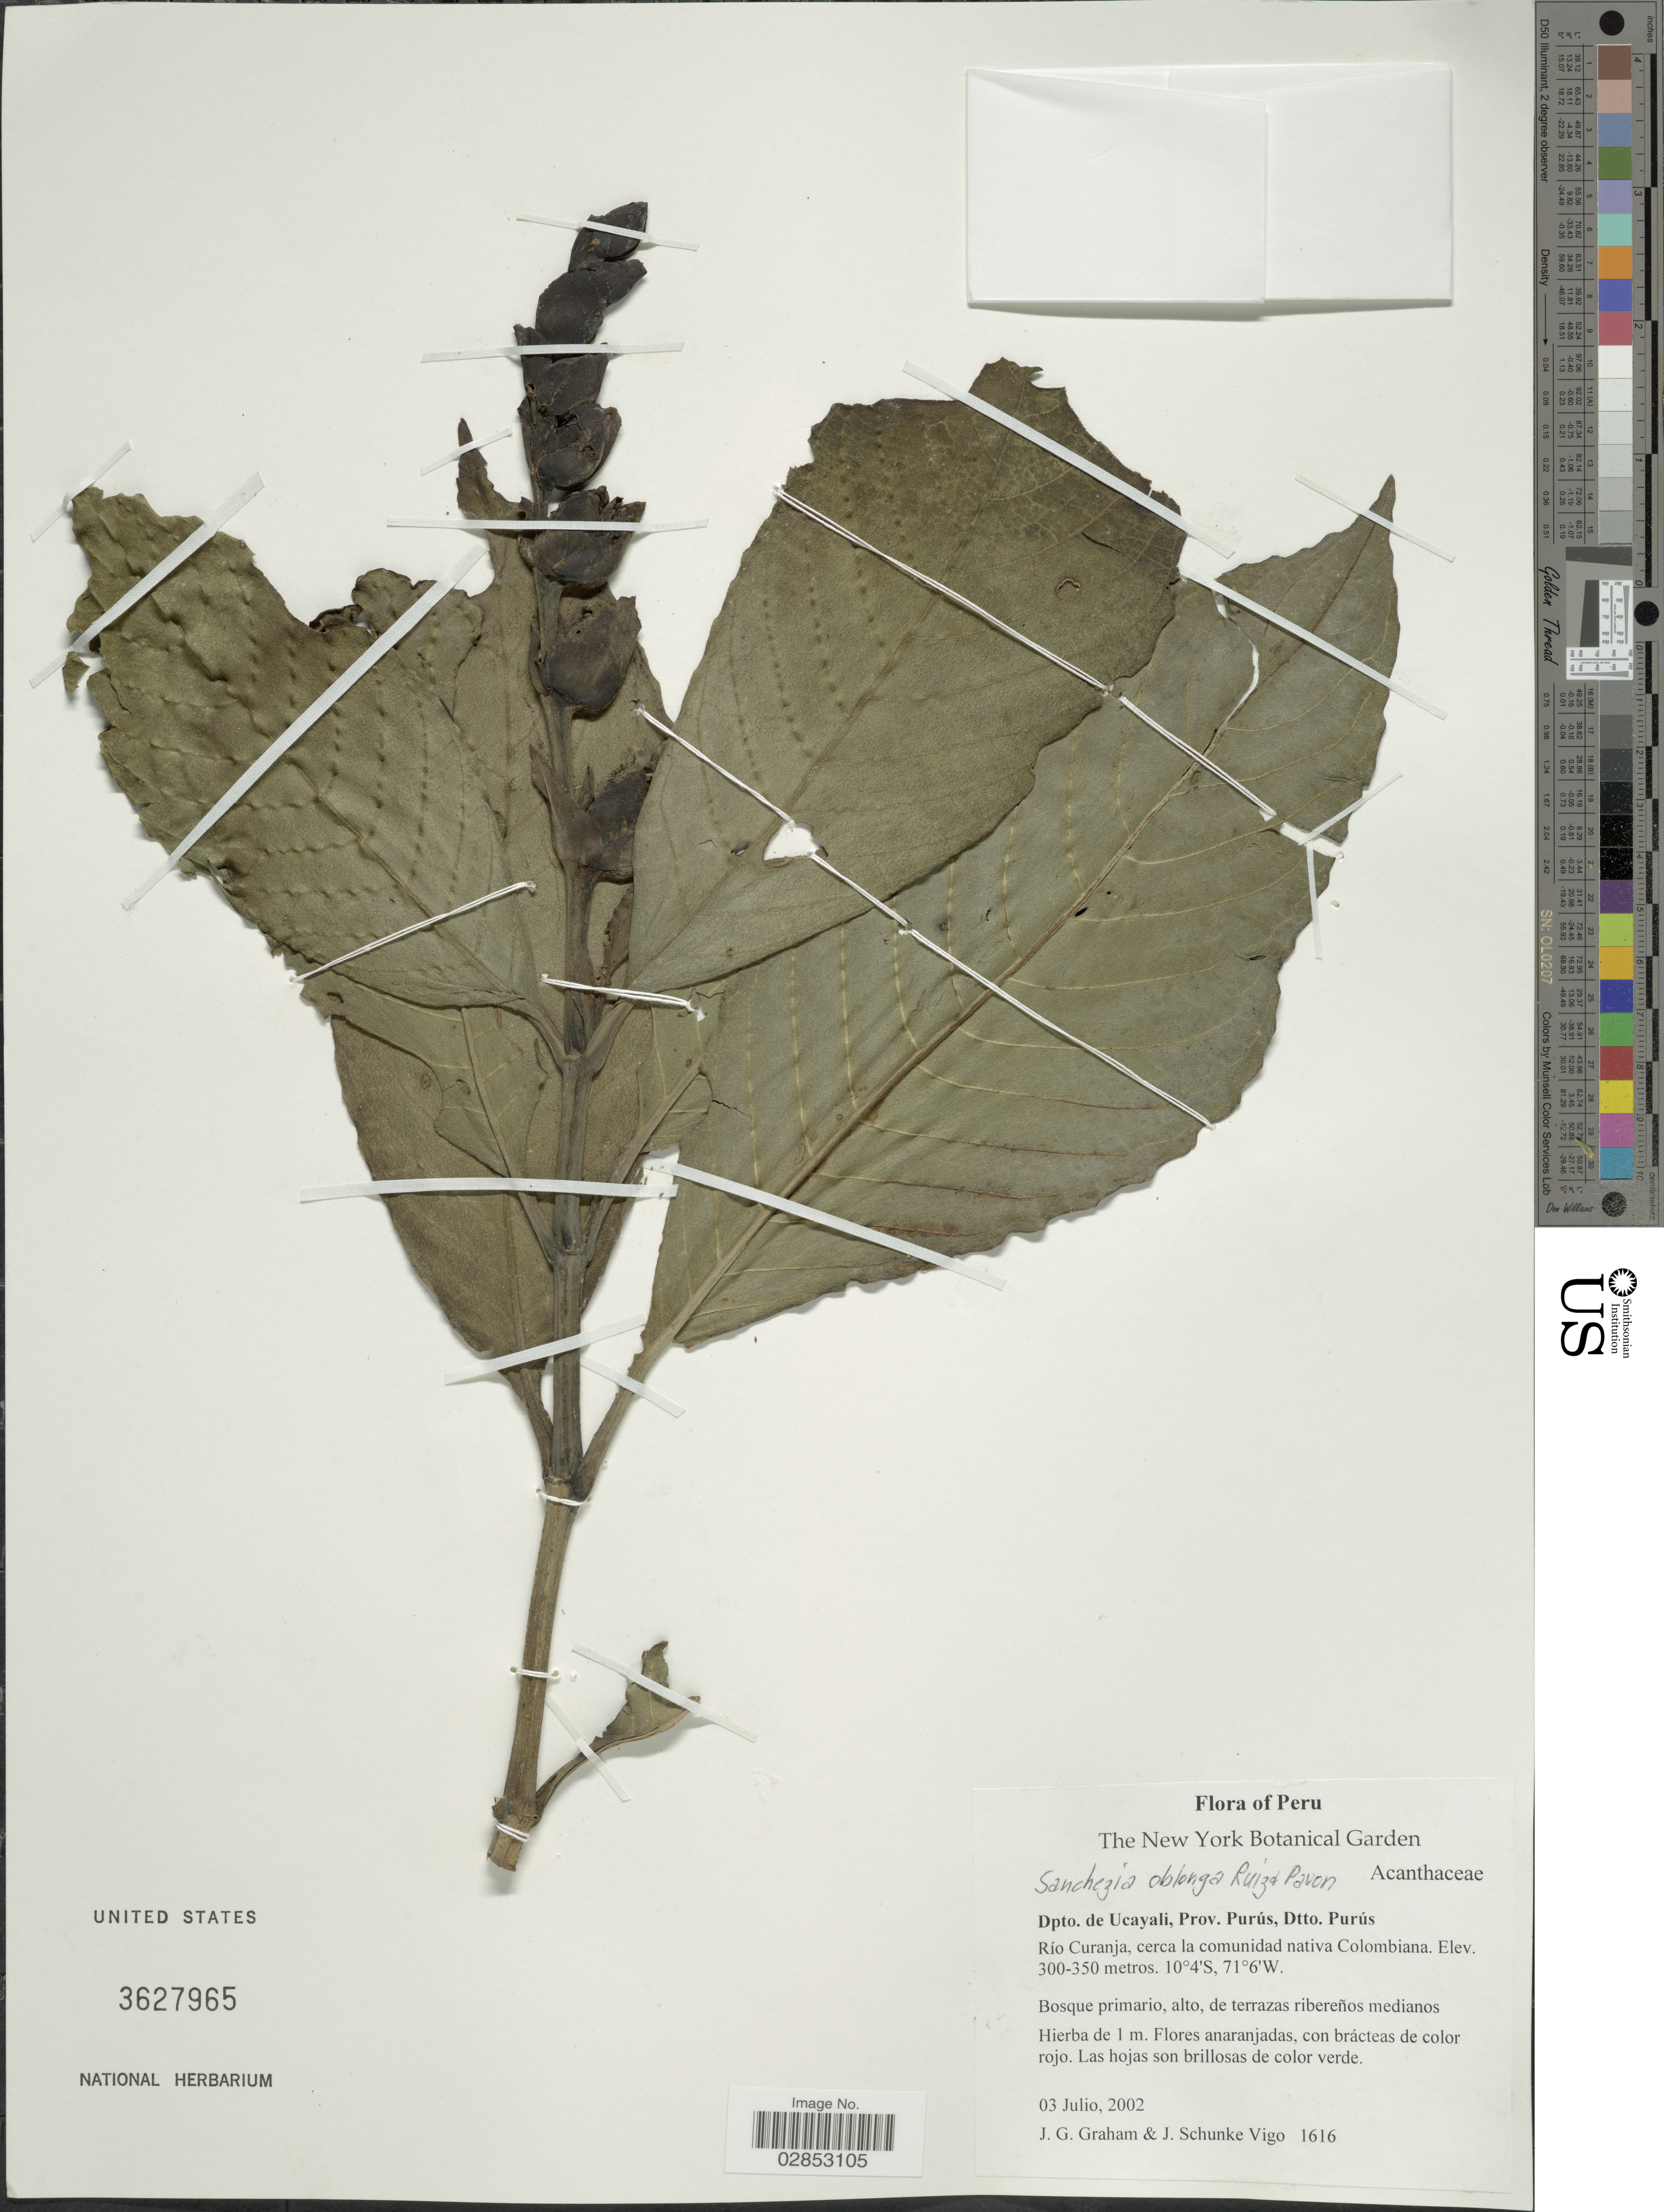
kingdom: Plantae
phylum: Tracheophyta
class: Magnoliopsida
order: Lamiales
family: Acanthaceae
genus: Sanchezia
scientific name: Sanchezia rubriflora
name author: Leonard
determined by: Azevedo, Igor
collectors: J. Graham & J. Schunke Vigo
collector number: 1616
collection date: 2002-07-03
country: Peru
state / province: Ucayali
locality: Dpto. Ucayali, Prov. Purús, Dtto.Purús, Rio Curanja, cerca la comunidad nativa Colombiana.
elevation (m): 300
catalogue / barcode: US 3627965